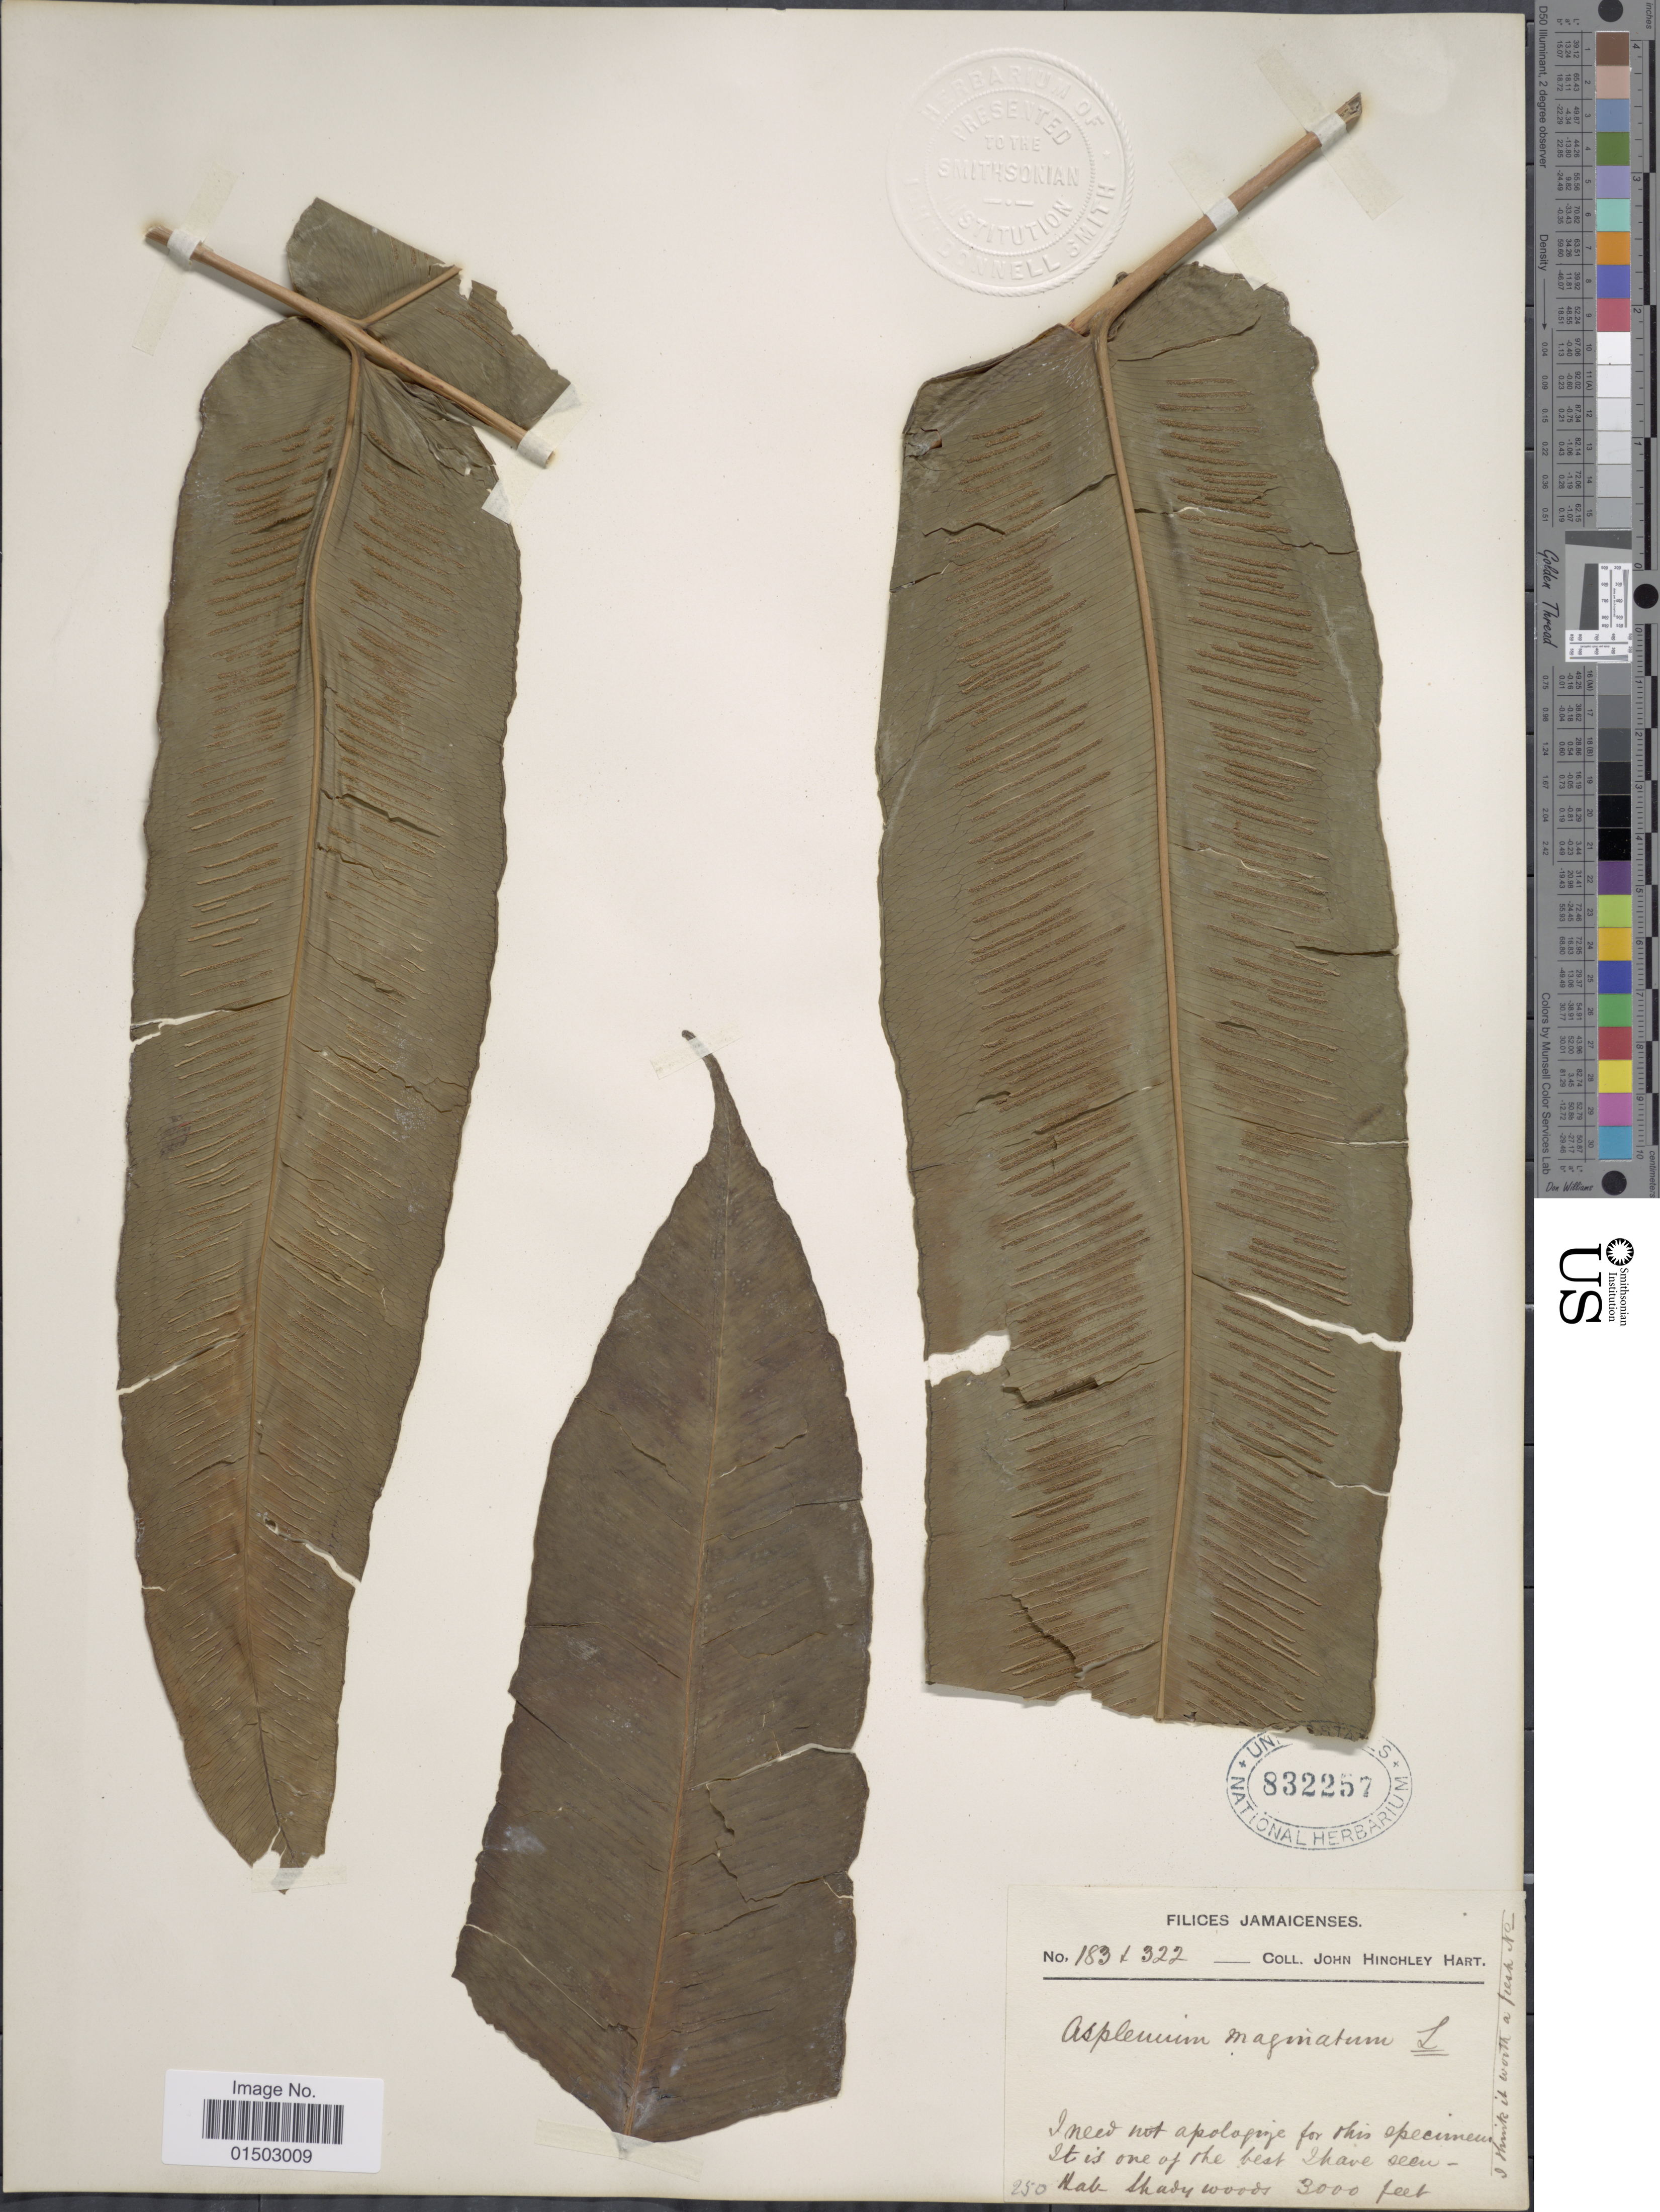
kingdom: Plantae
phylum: Tracheophyta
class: Polypodiopsida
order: Polypodiales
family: Hemidictyaceae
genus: Hemidictyum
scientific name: Hemidictyum marginatum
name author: (L.) C. Presl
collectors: J. H. Hart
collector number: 183/322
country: Jamaica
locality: Filices Jamaicenses.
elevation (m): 914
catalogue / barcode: US 832257